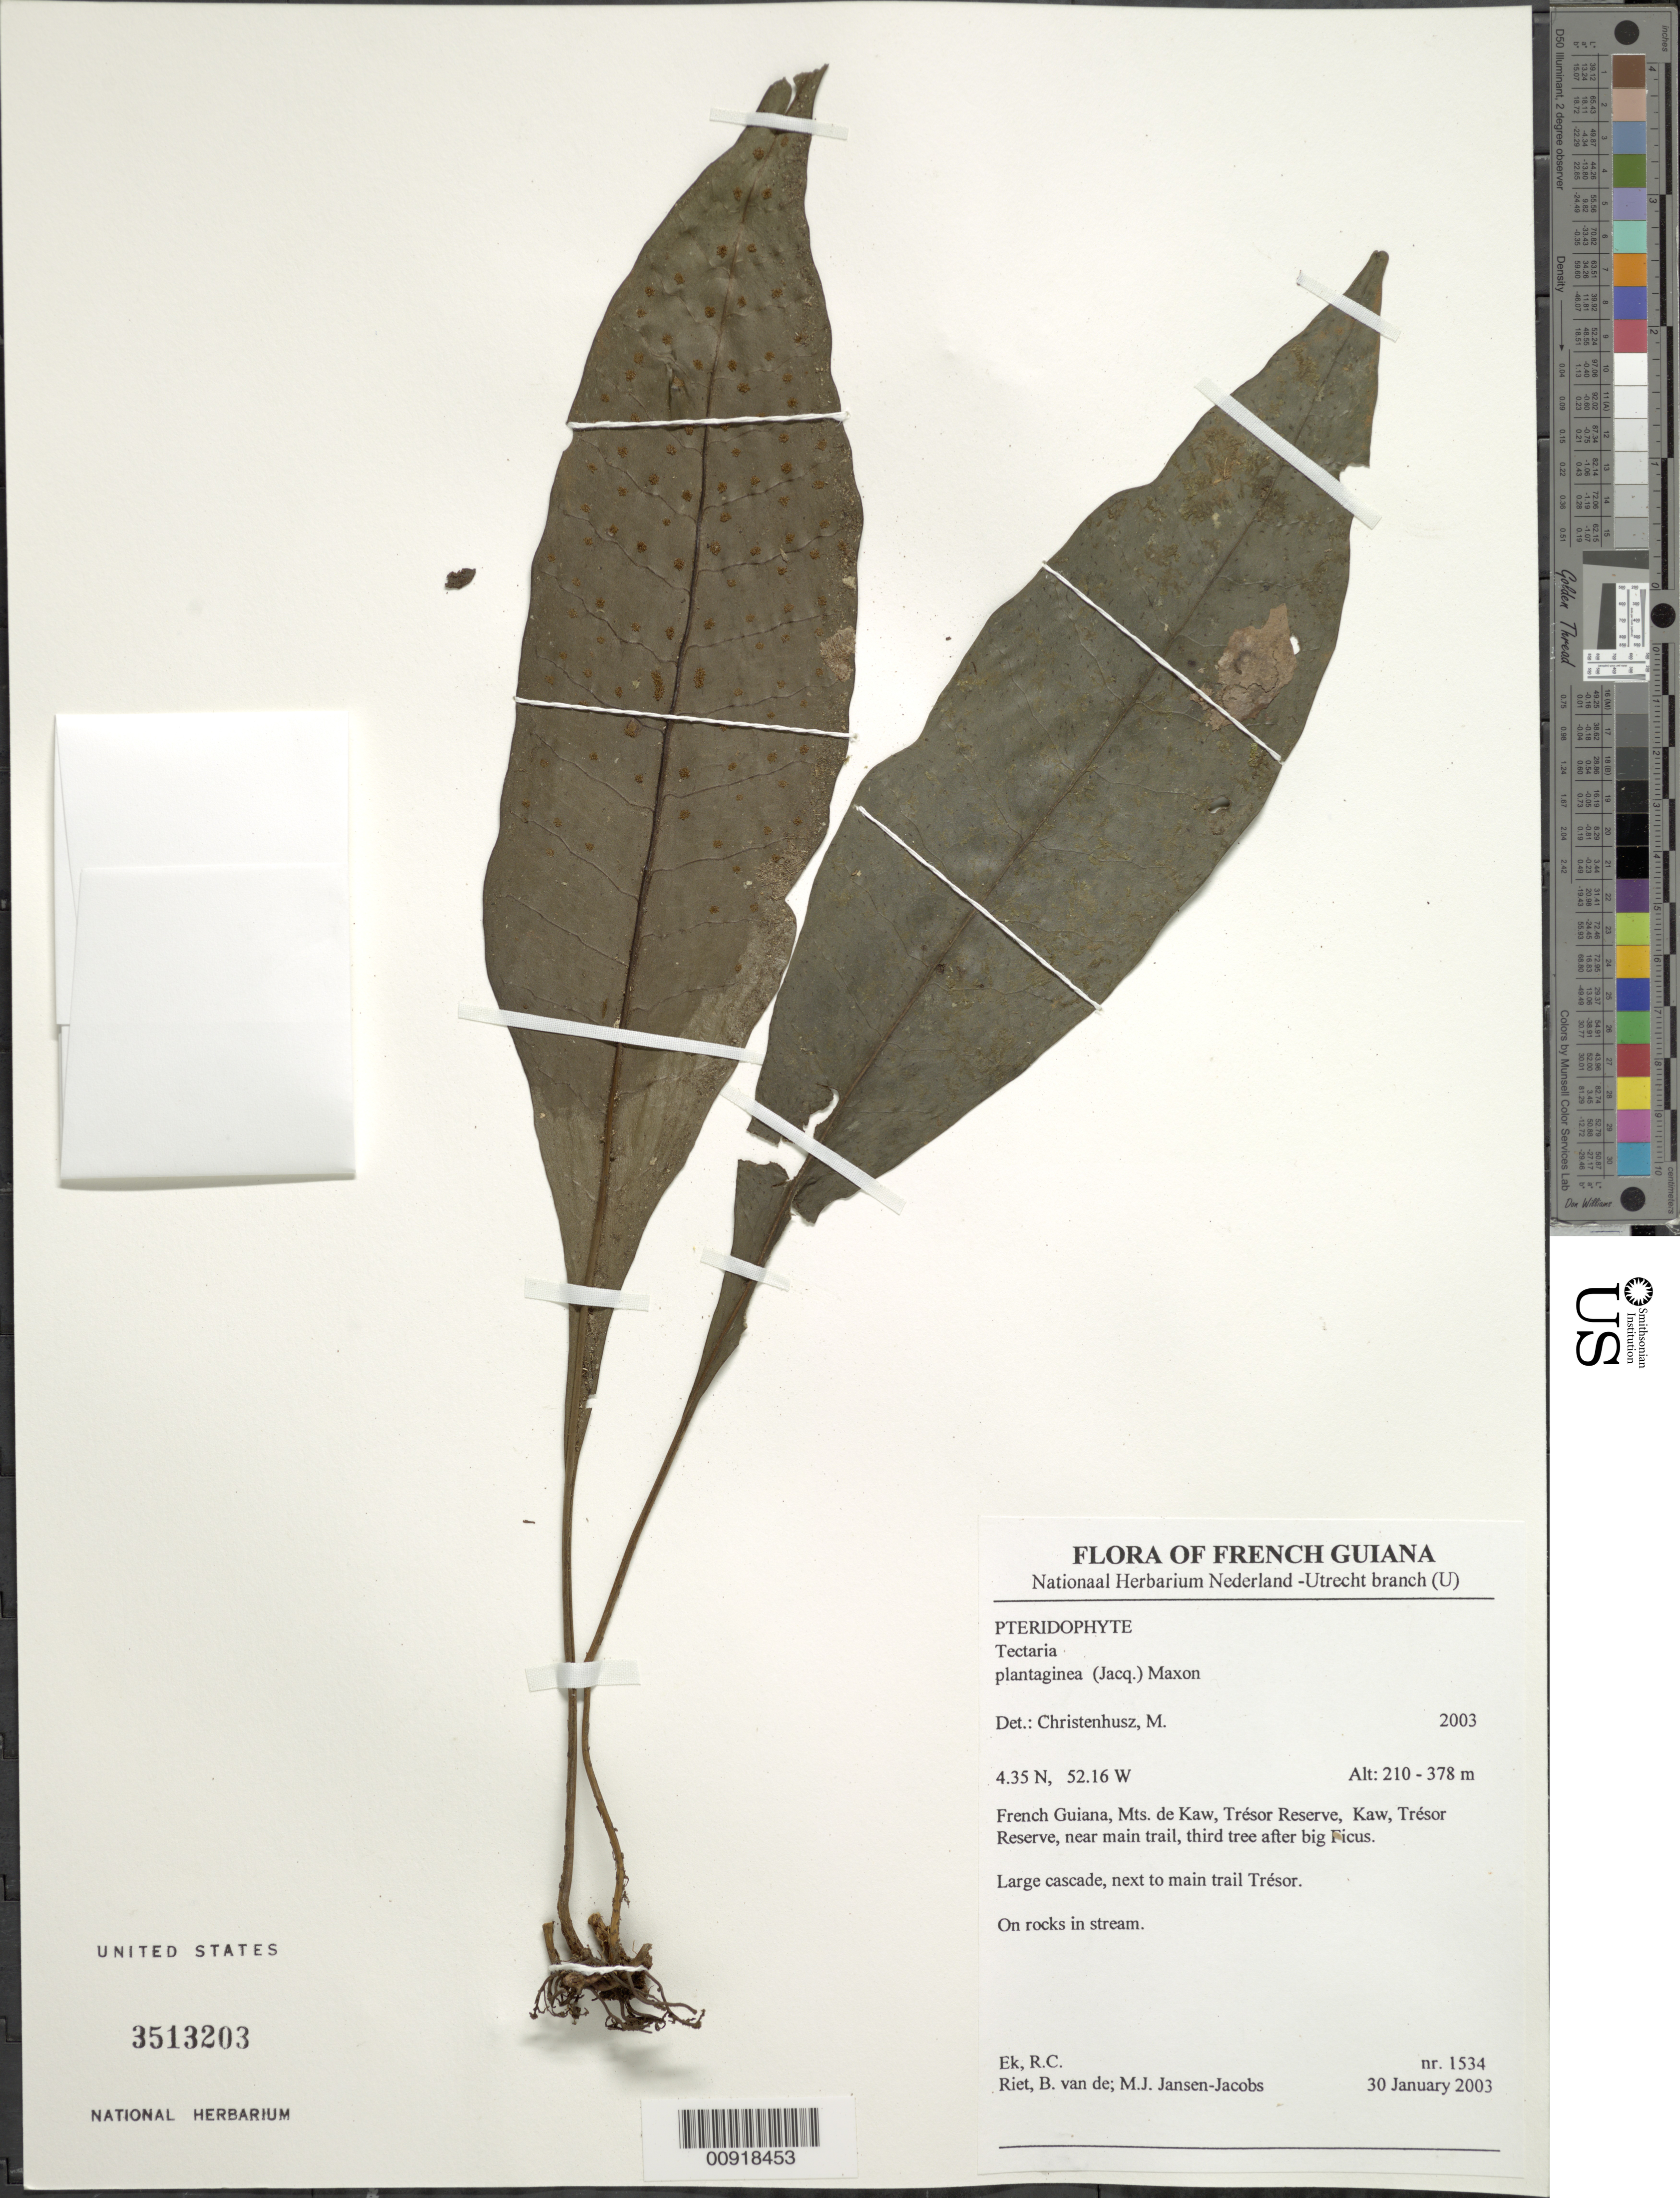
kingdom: Plantae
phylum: Tracheophyta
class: Polypodiopsida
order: Polypodiales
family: Tectariaceae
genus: Tectaria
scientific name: Tectaria plantaginea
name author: (Jacq.) Maxon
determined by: Christenhusz, M. J. M.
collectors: R. C. Ek, B. Riet & M. J. Jansen-Jacobs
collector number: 1534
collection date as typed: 20-Jan-03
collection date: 2003-01-20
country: French Guiana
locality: Mts. de Kaw, Trésor Reserve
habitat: Large cascade, next to main trail; on rocks in stream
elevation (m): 210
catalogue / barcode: US 3513203